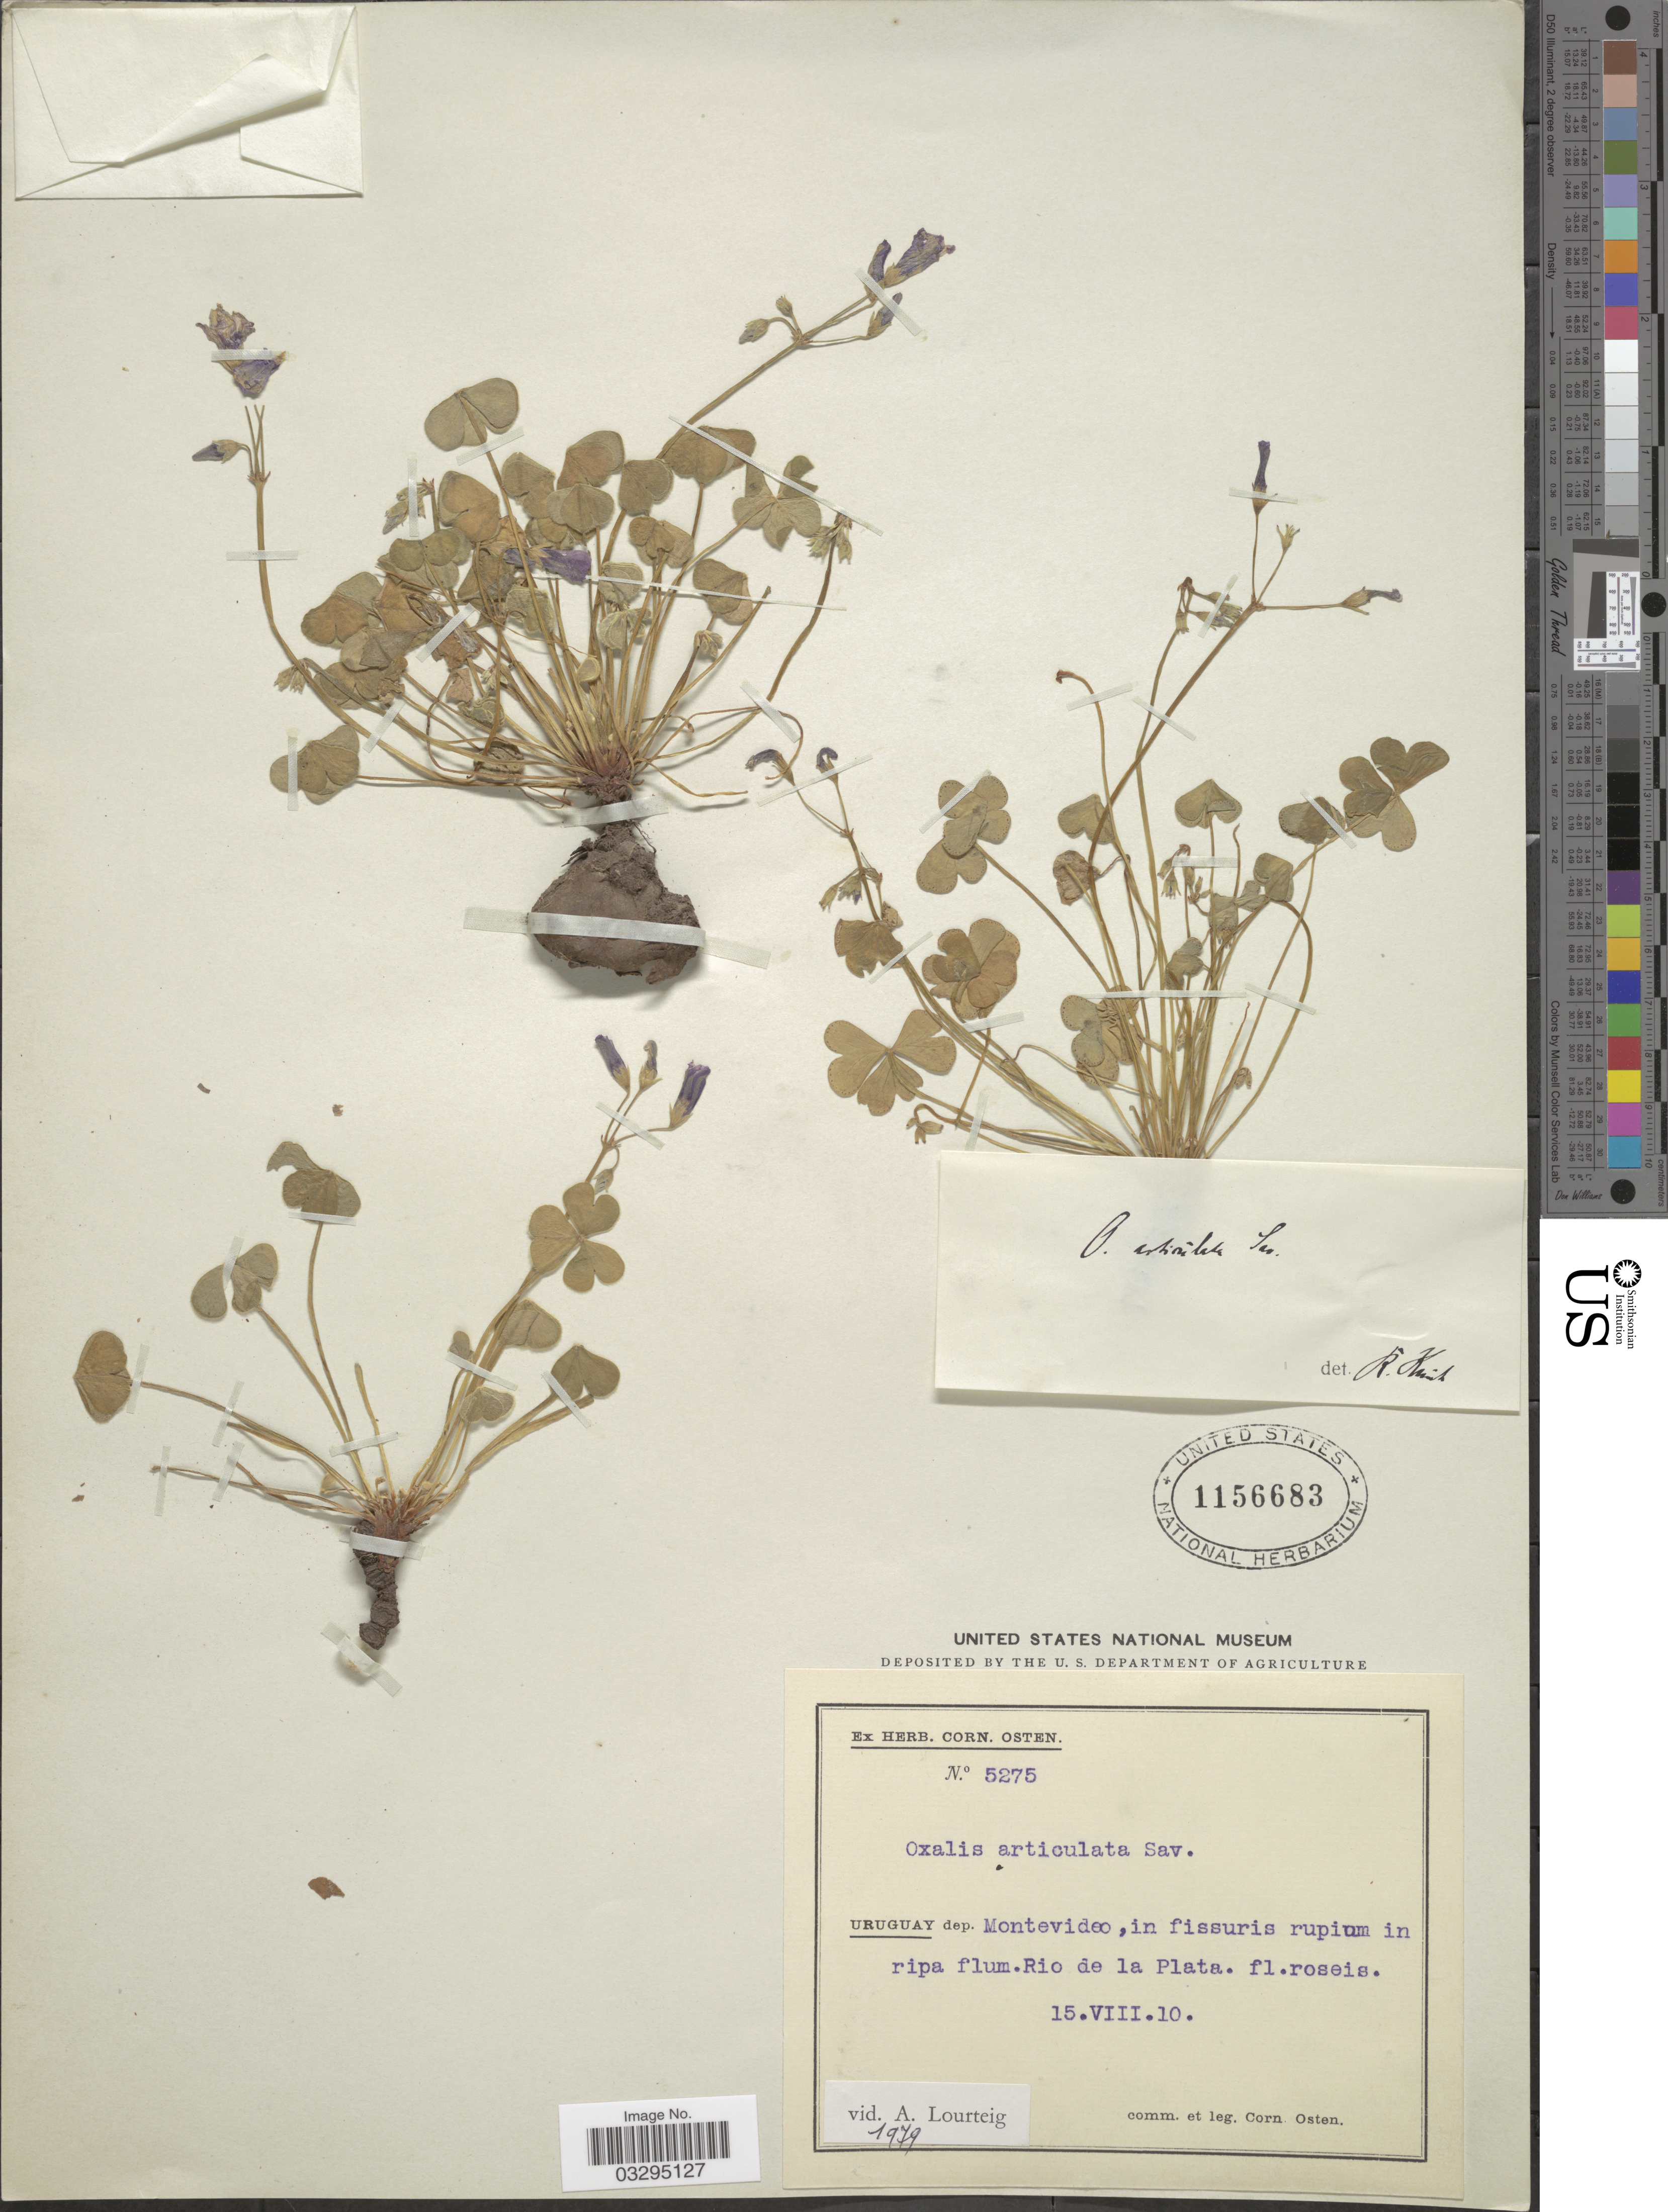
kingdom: Plantae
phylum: Tracheophyta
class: Magnoliopsida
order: Oxalidales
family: Oxalidaceae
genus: Oxalis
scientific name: Oxalis articulata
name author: Savigny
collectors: C. Osten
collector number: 5275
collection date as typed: Transcribed d/m/y: 15/8/10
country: Uruguay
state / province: Montevideo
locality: Dep. Montevideo, in fissuris rupium in ripa flum. Rio de la Plata.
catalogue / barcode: US 1156683